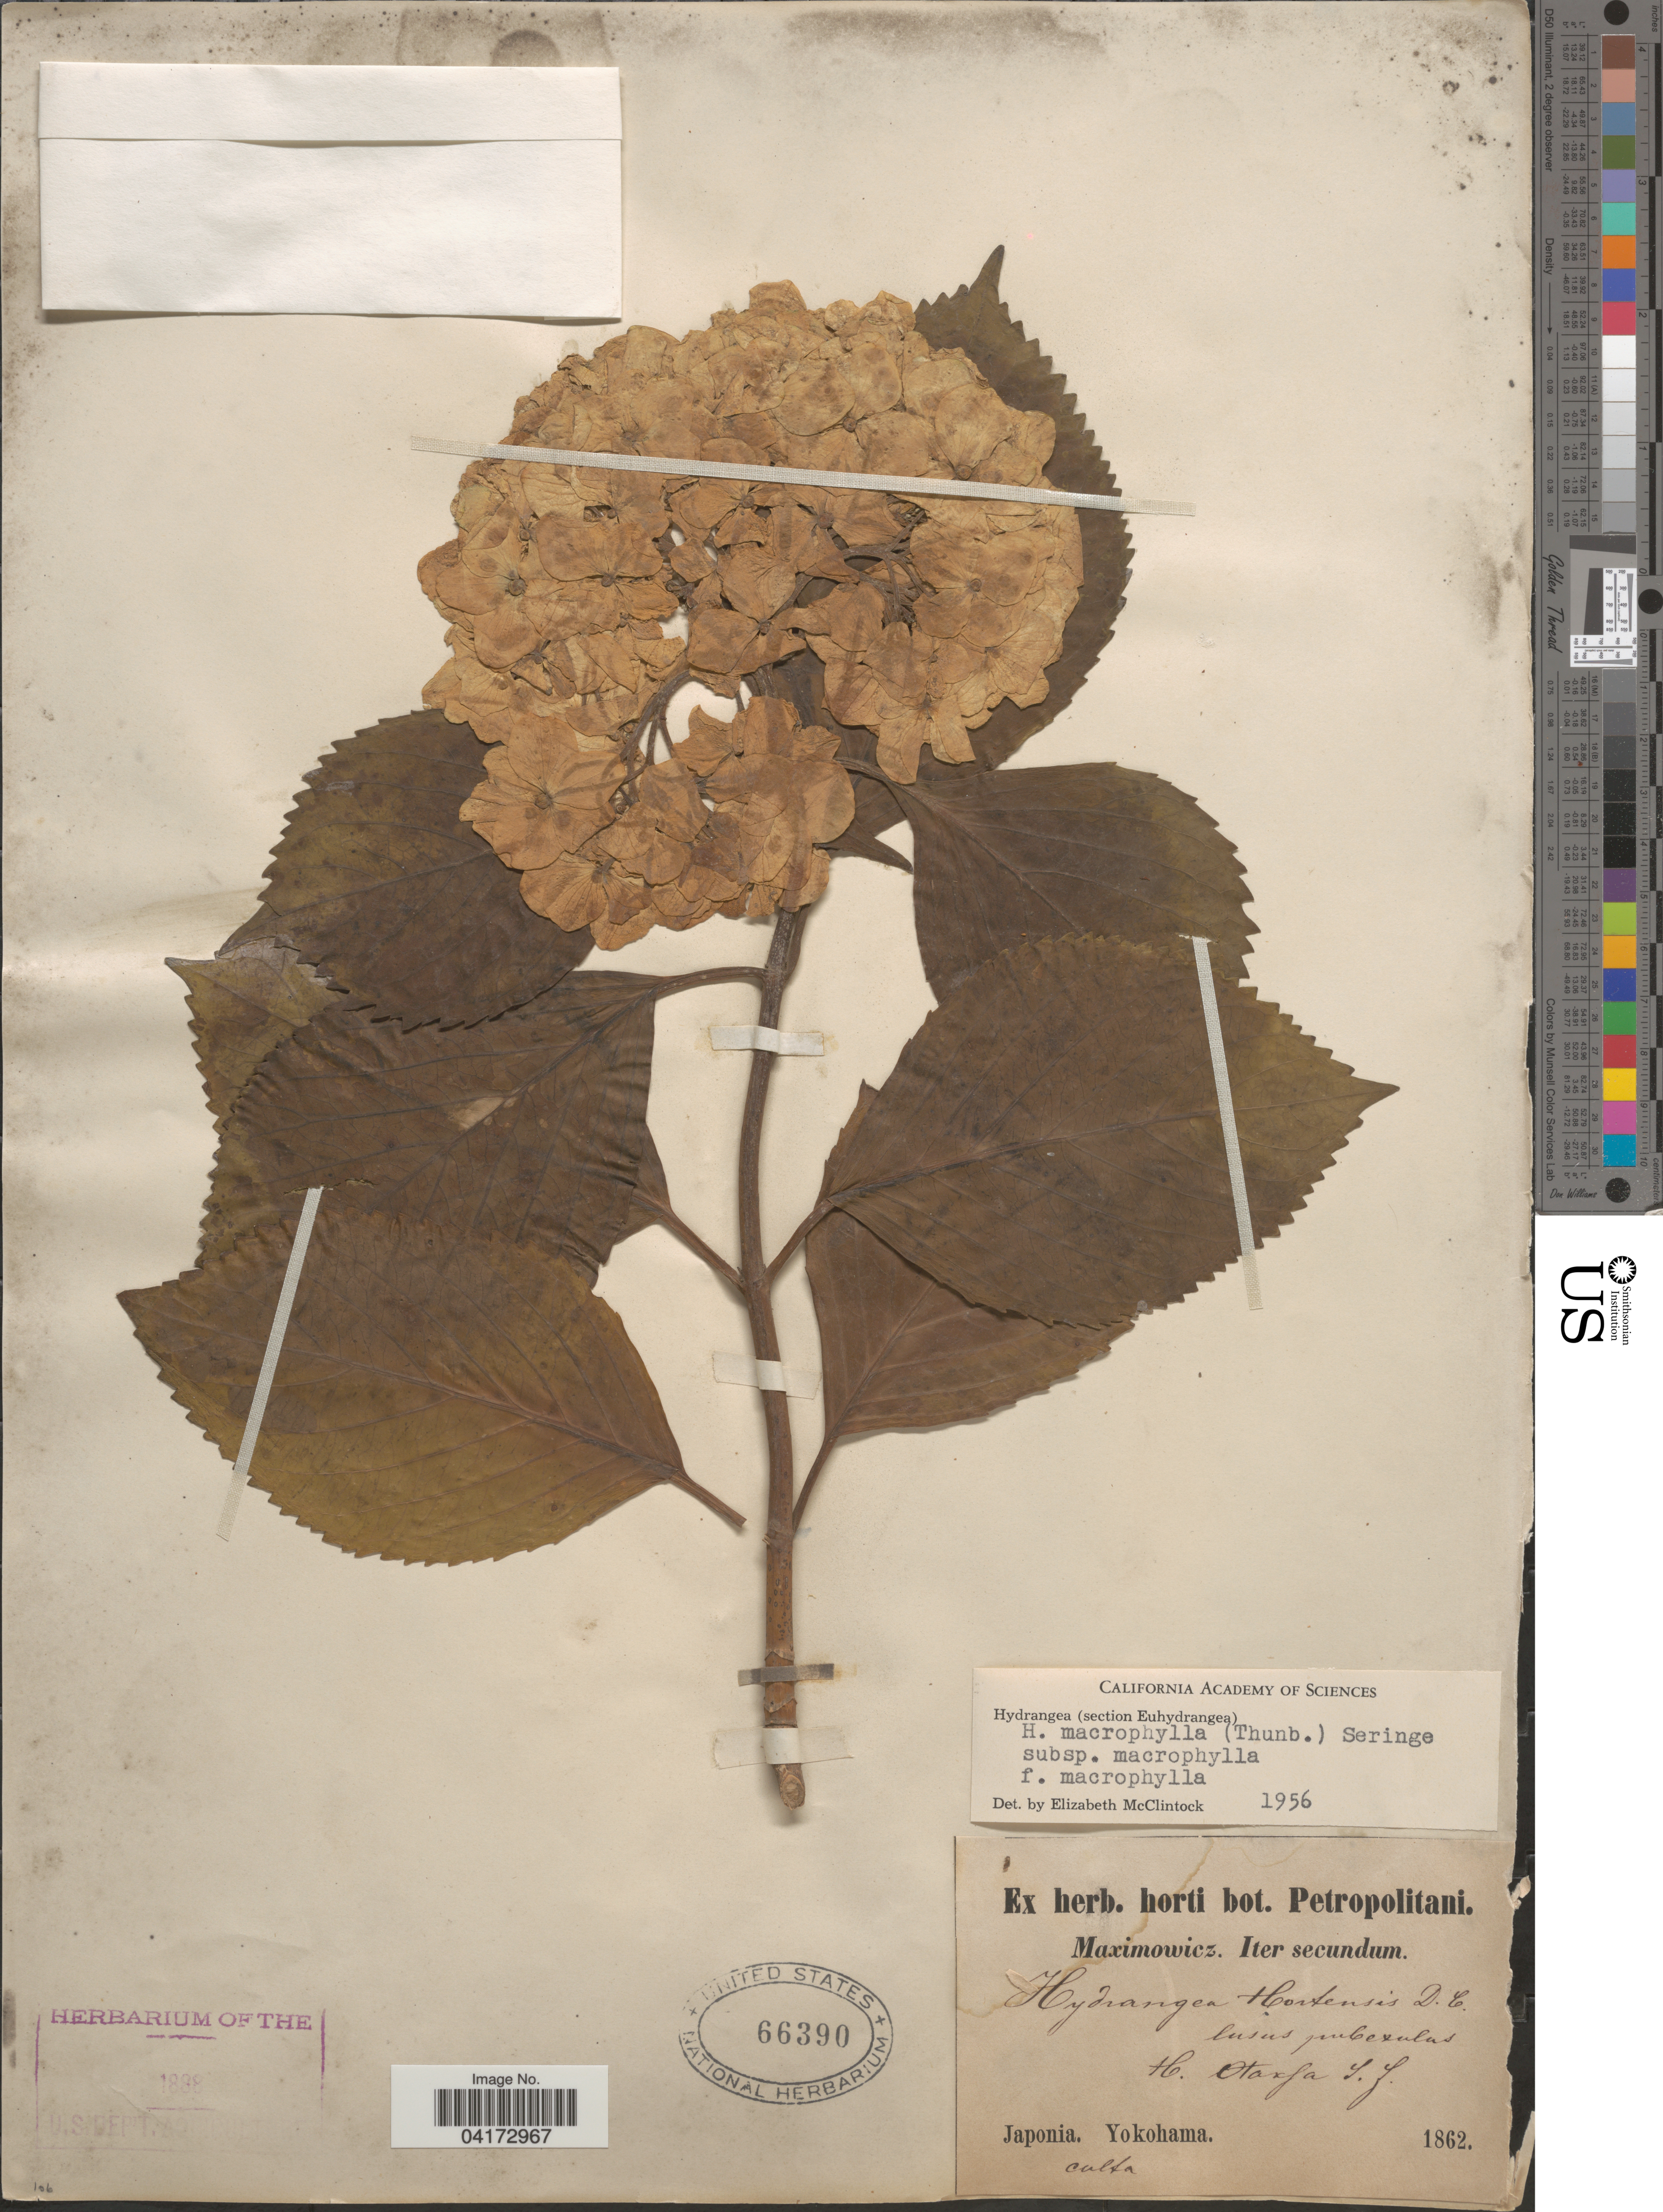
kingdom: Plantae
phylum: Tracheophyta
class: Magnoliopsida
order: Cornales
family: Hydrangeaceae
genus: Hydrangea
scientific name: Hydrangea macrophylla subsp. macrophylla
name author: (Thunb.) Ser.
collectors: Maximowicz, --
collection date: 1862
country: Japan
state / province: Kanagawa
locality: Japonia. Yokohama. Culta [unsure placement].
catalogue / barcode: US 66390